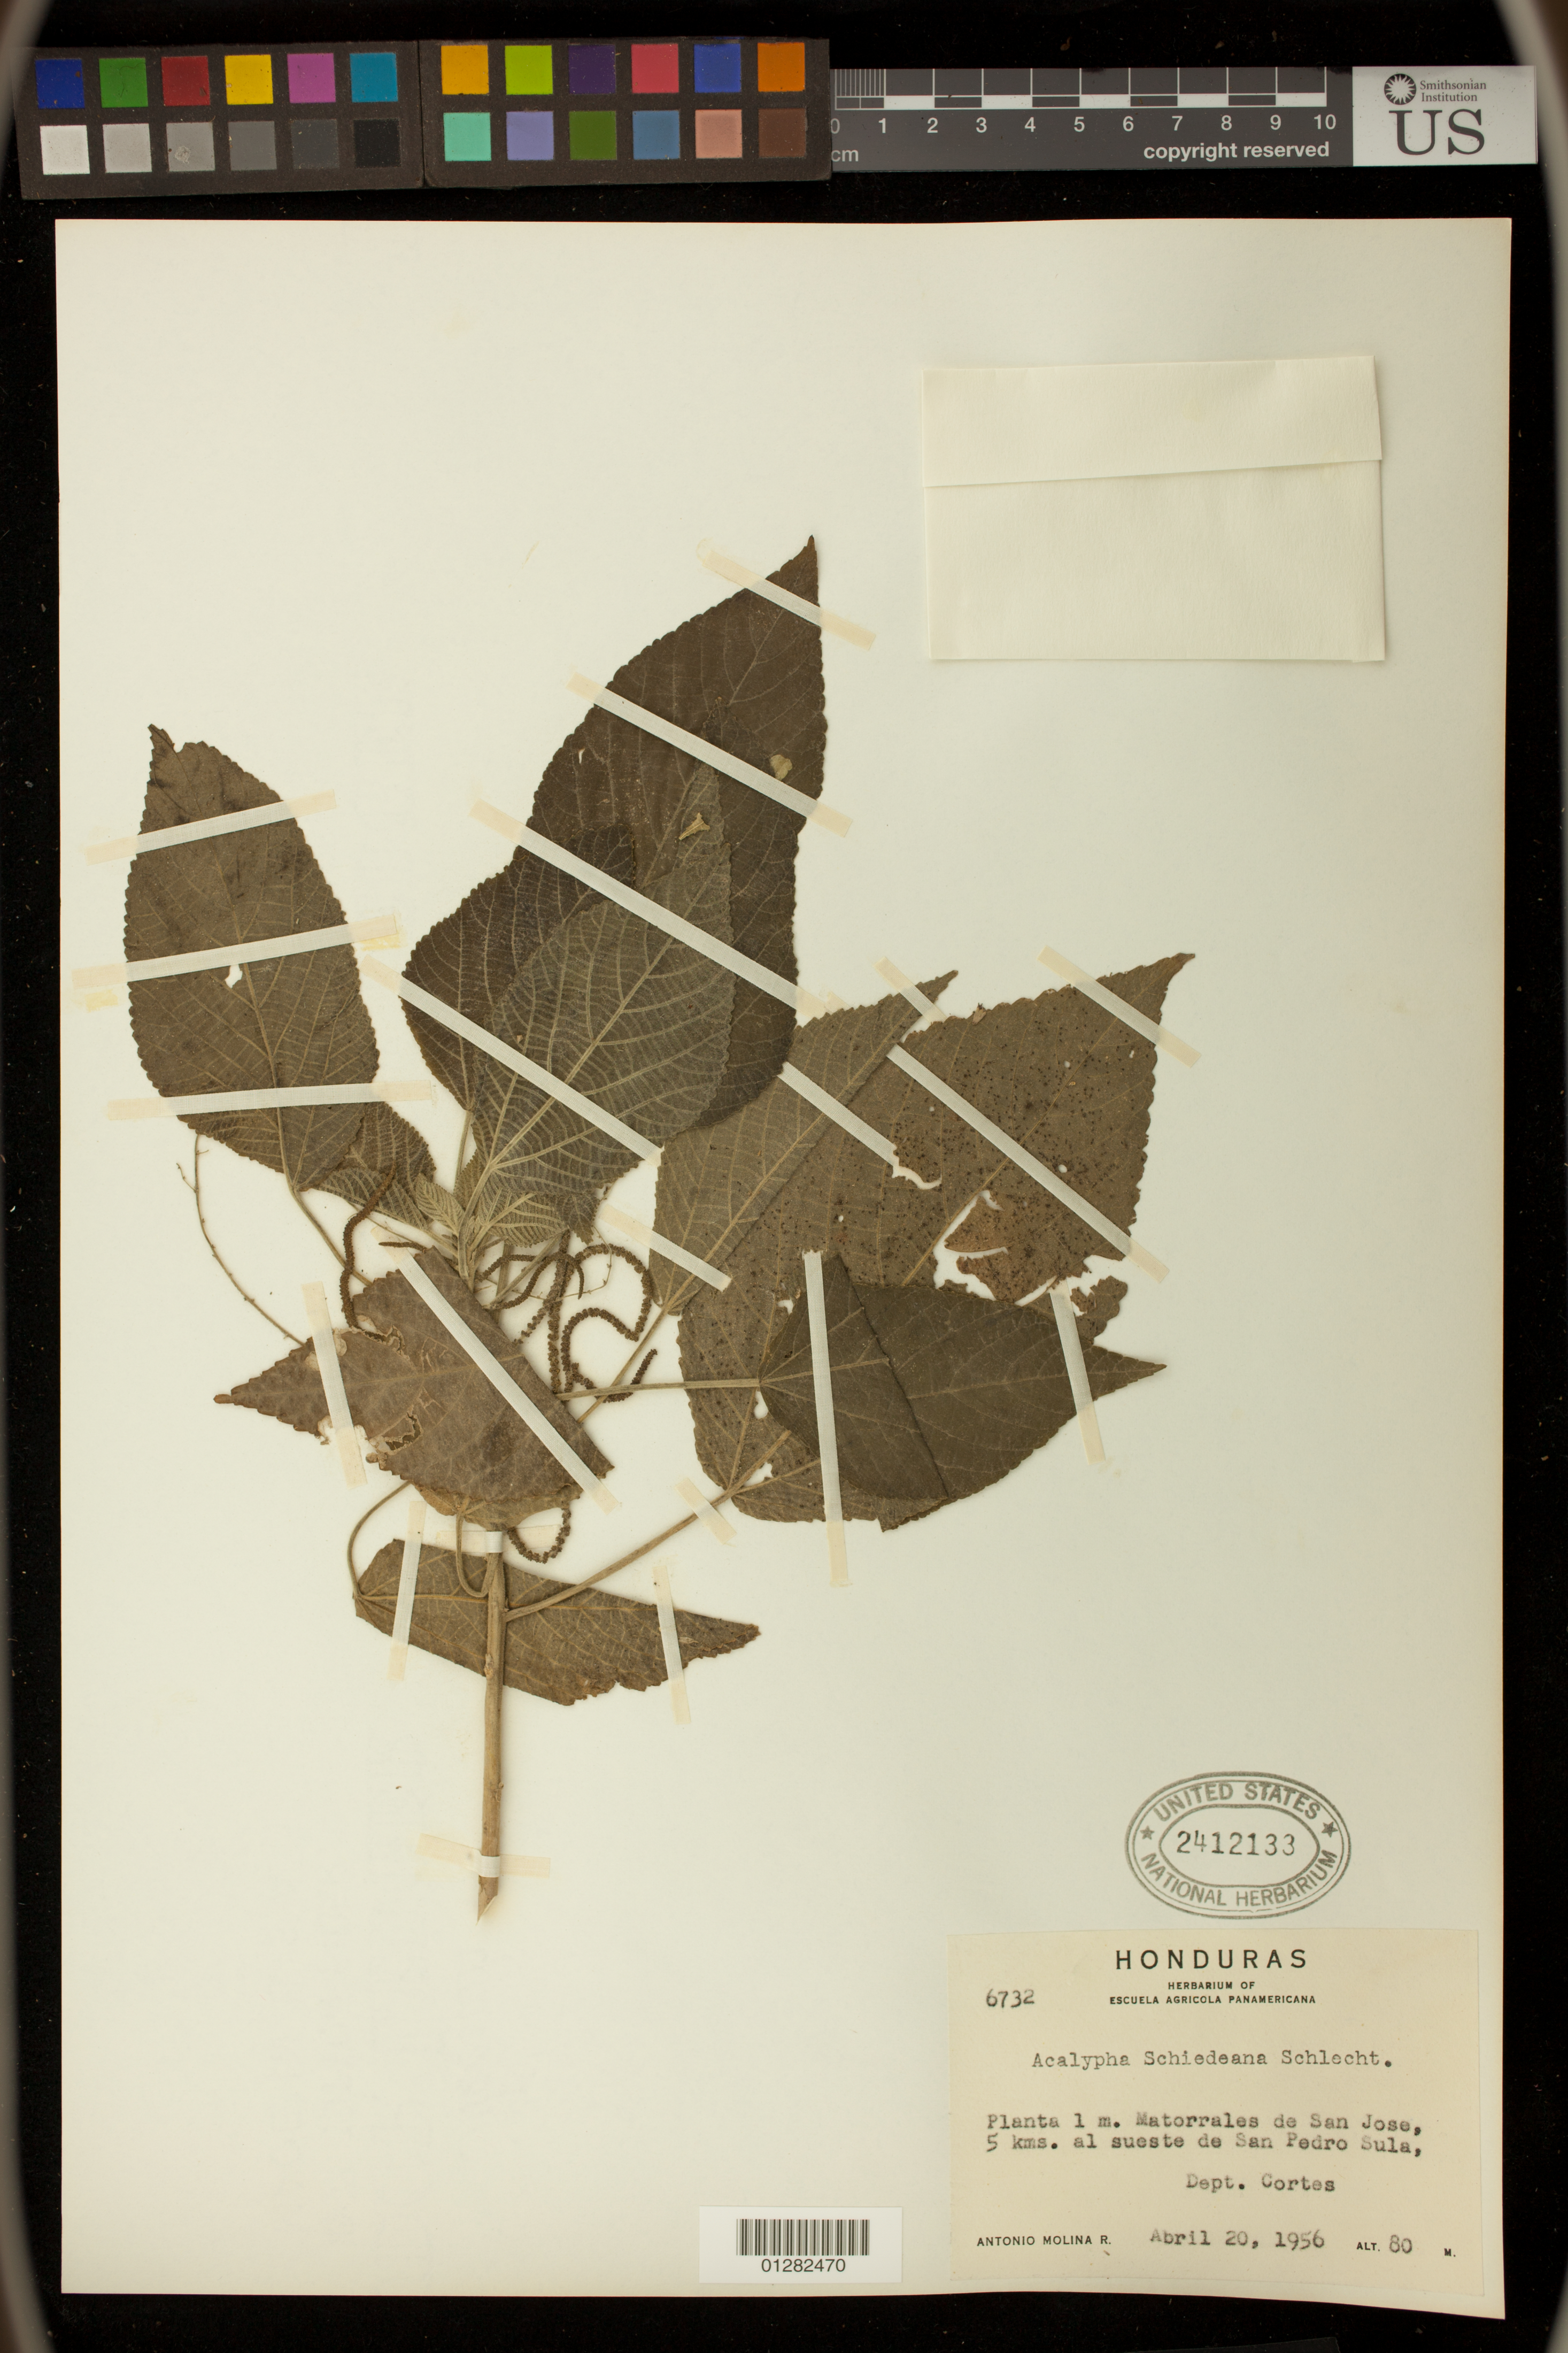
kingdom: Plantae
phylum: Tracheophyta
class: Magnoliopsida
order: Malpighiales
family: Euphorbiaceae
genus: Acalypha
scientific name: Acalypha schiedeana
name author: Schltdl.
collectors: -. Nicolas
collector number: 6732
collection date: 1956-04-20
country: Honduras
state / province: Cortés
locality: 1 m. Matorrales de San Jose, 5 kms. al sueste de San Pedro Sula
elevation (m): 80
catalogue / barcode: US 2412133